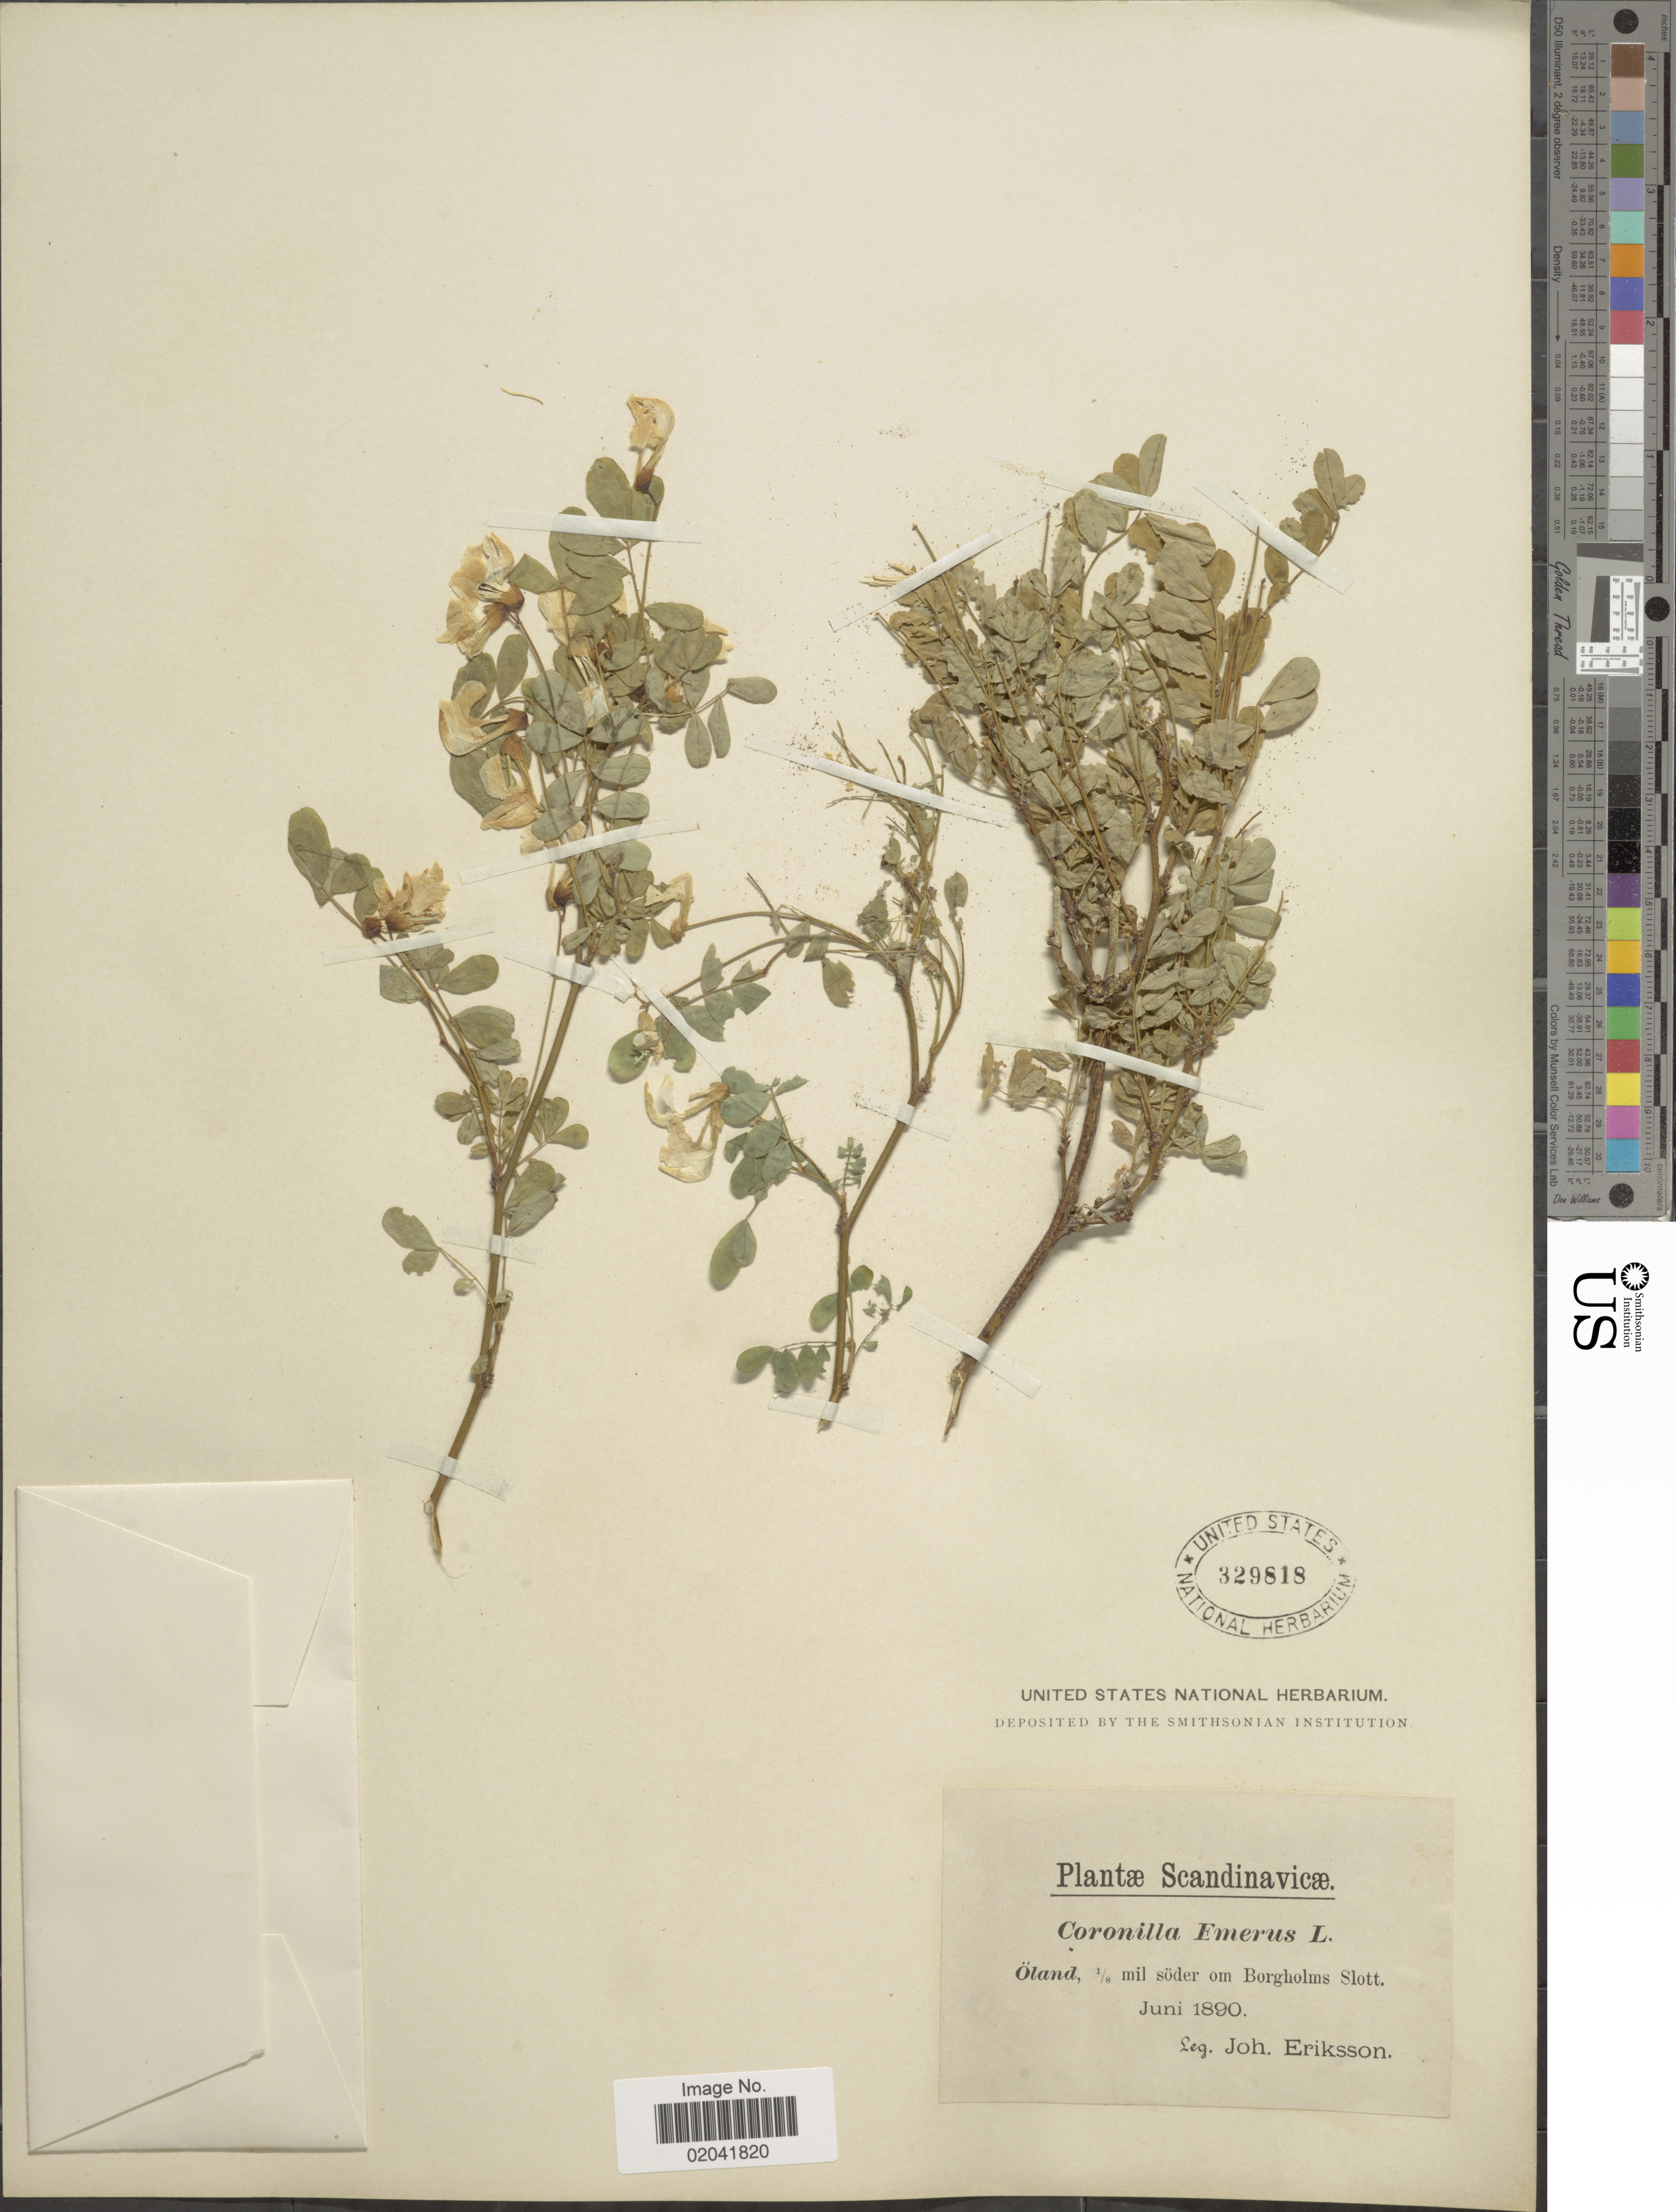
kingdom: Plantae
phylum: Tracheophyta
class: Magnoliopsida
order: Fabales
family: Fabaceae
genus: Coronilla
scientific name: Coronilla emerus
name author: L.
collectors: J. Eriksson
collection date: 1890-06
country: Sweden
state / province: Kalmar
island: Oland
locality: Öland, 1/8 mil söder om Borgholms Slott, Scabdinavicæ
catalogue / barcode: US 329818